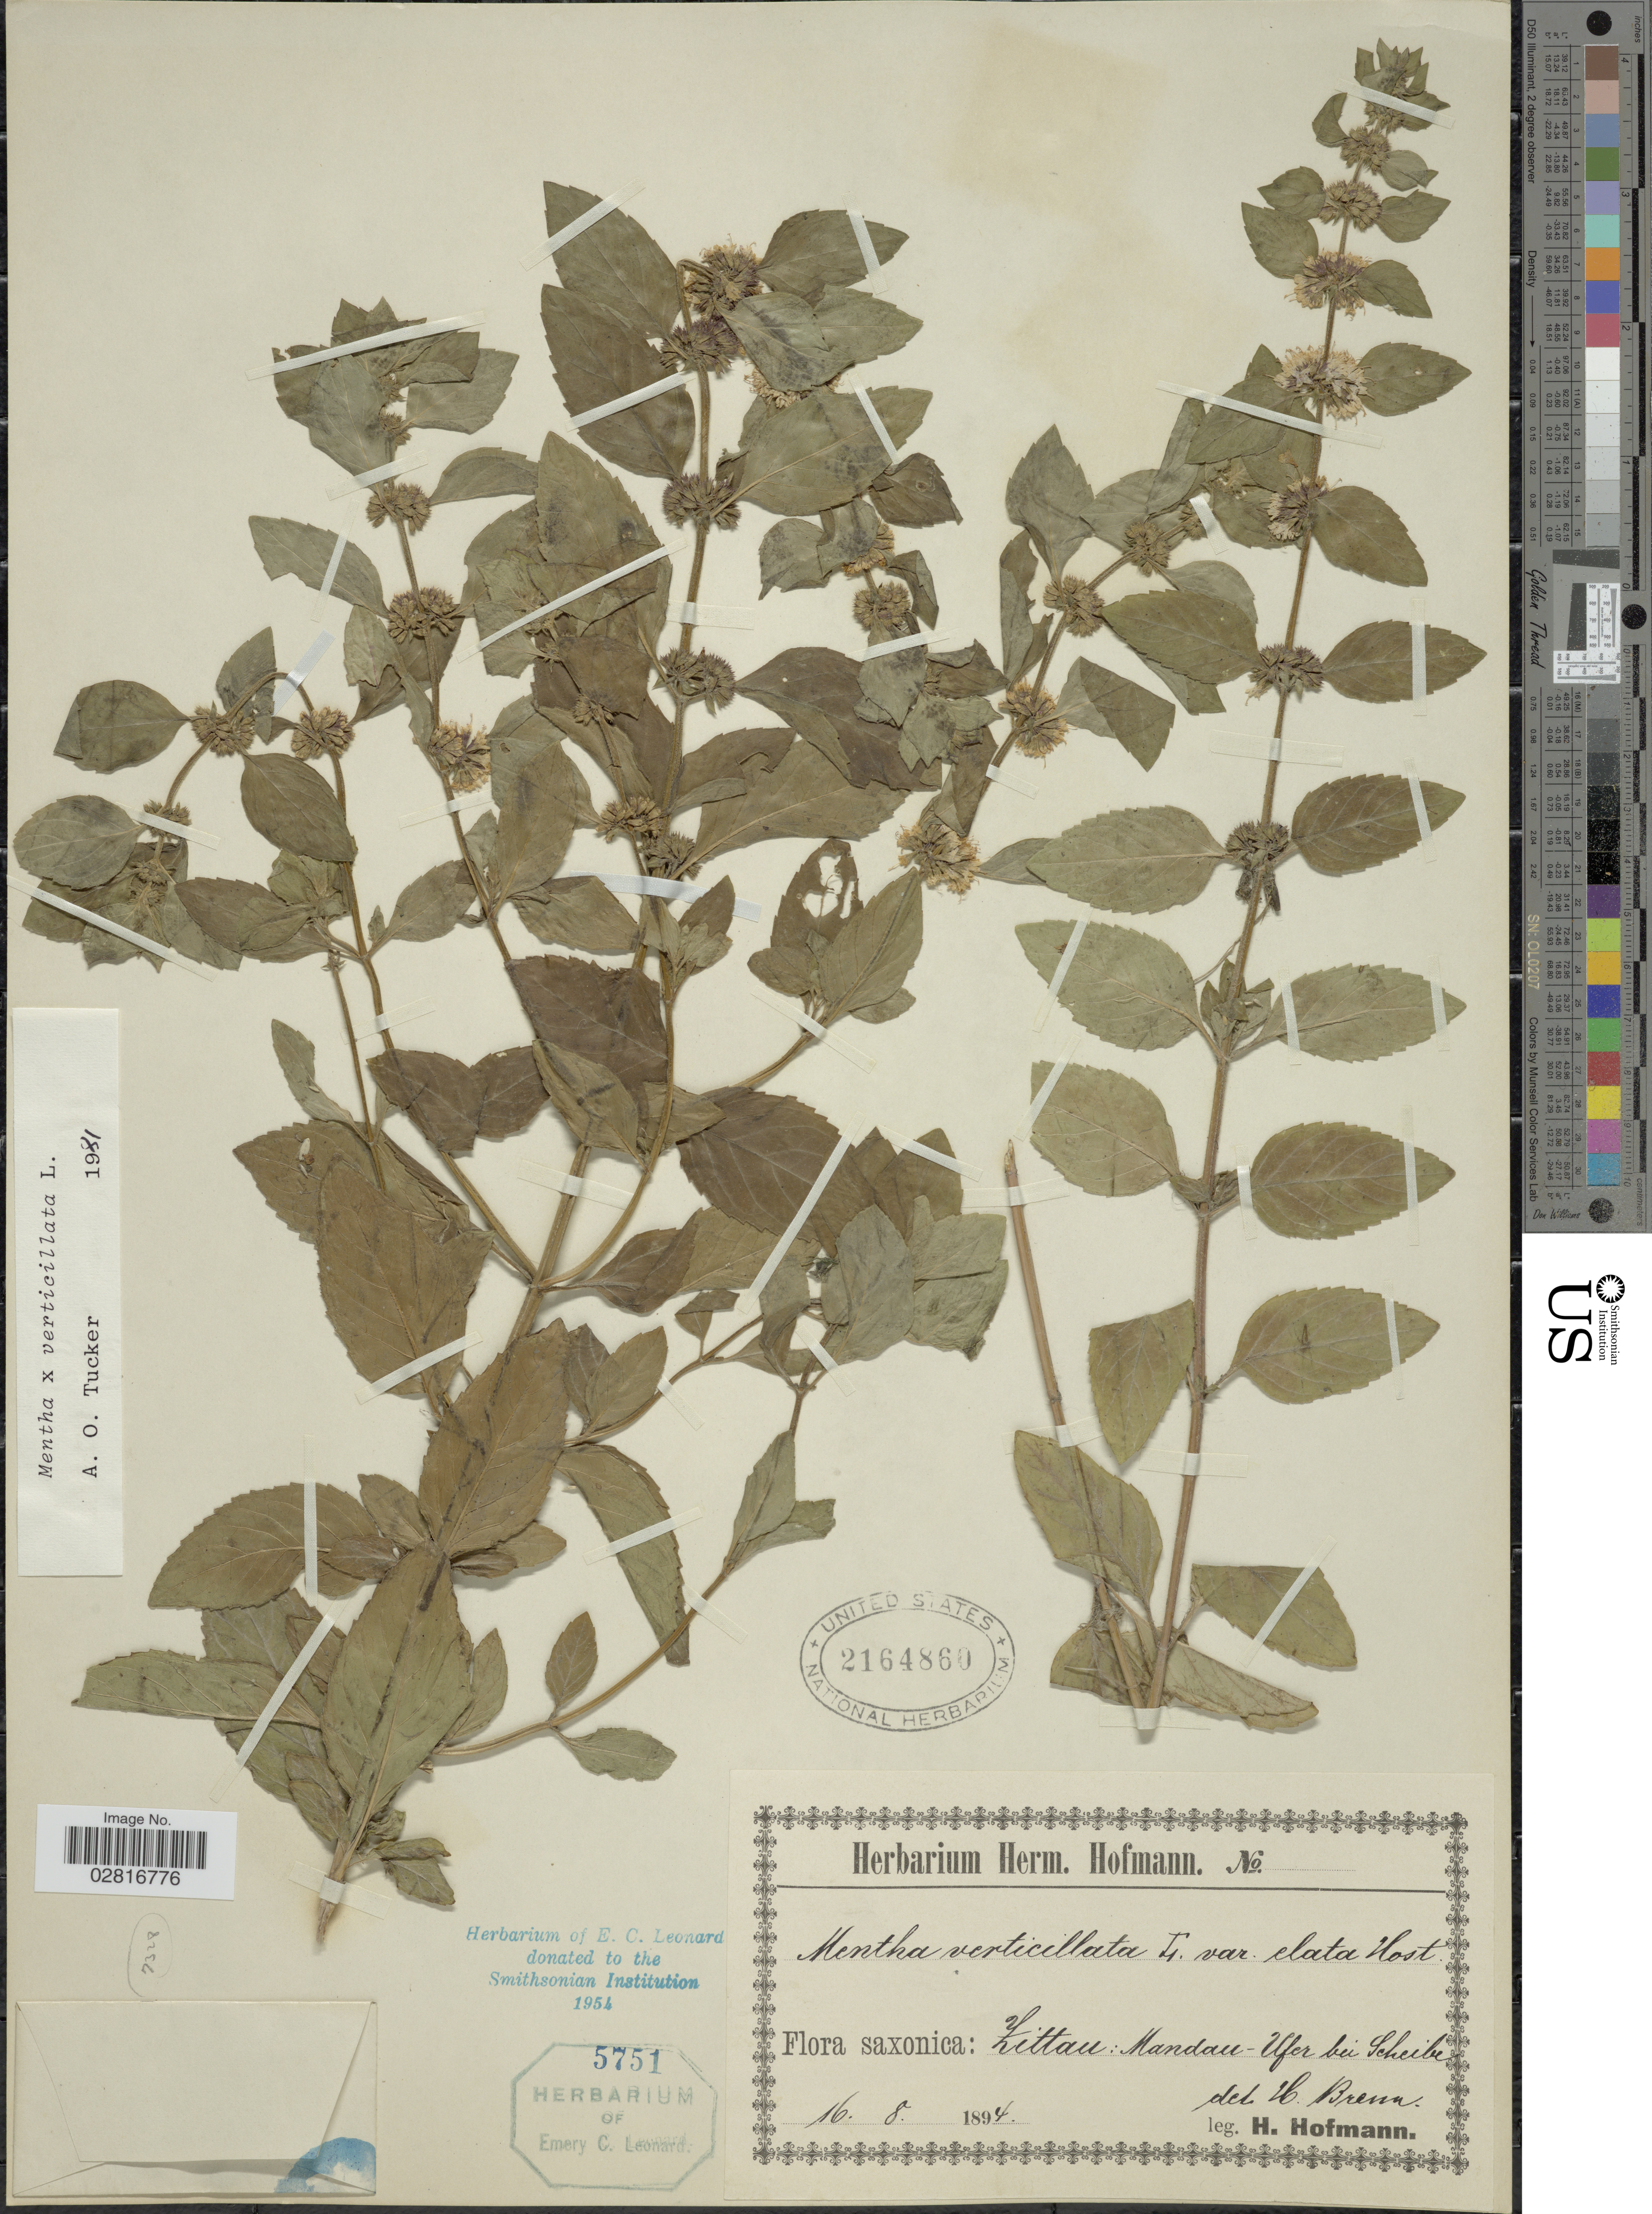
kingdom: Plantae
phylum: Tracheophyta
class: Magnoliopsida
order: Lamiales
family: Lamiaceae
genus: Mentha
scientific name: Mentha x verticillata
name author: L.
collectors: H. Hofmann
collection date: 1894-08-16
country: Germany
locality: Saxonica: Littau: Mandau-Ufer bei Scheibe.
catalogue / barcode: US 2164860